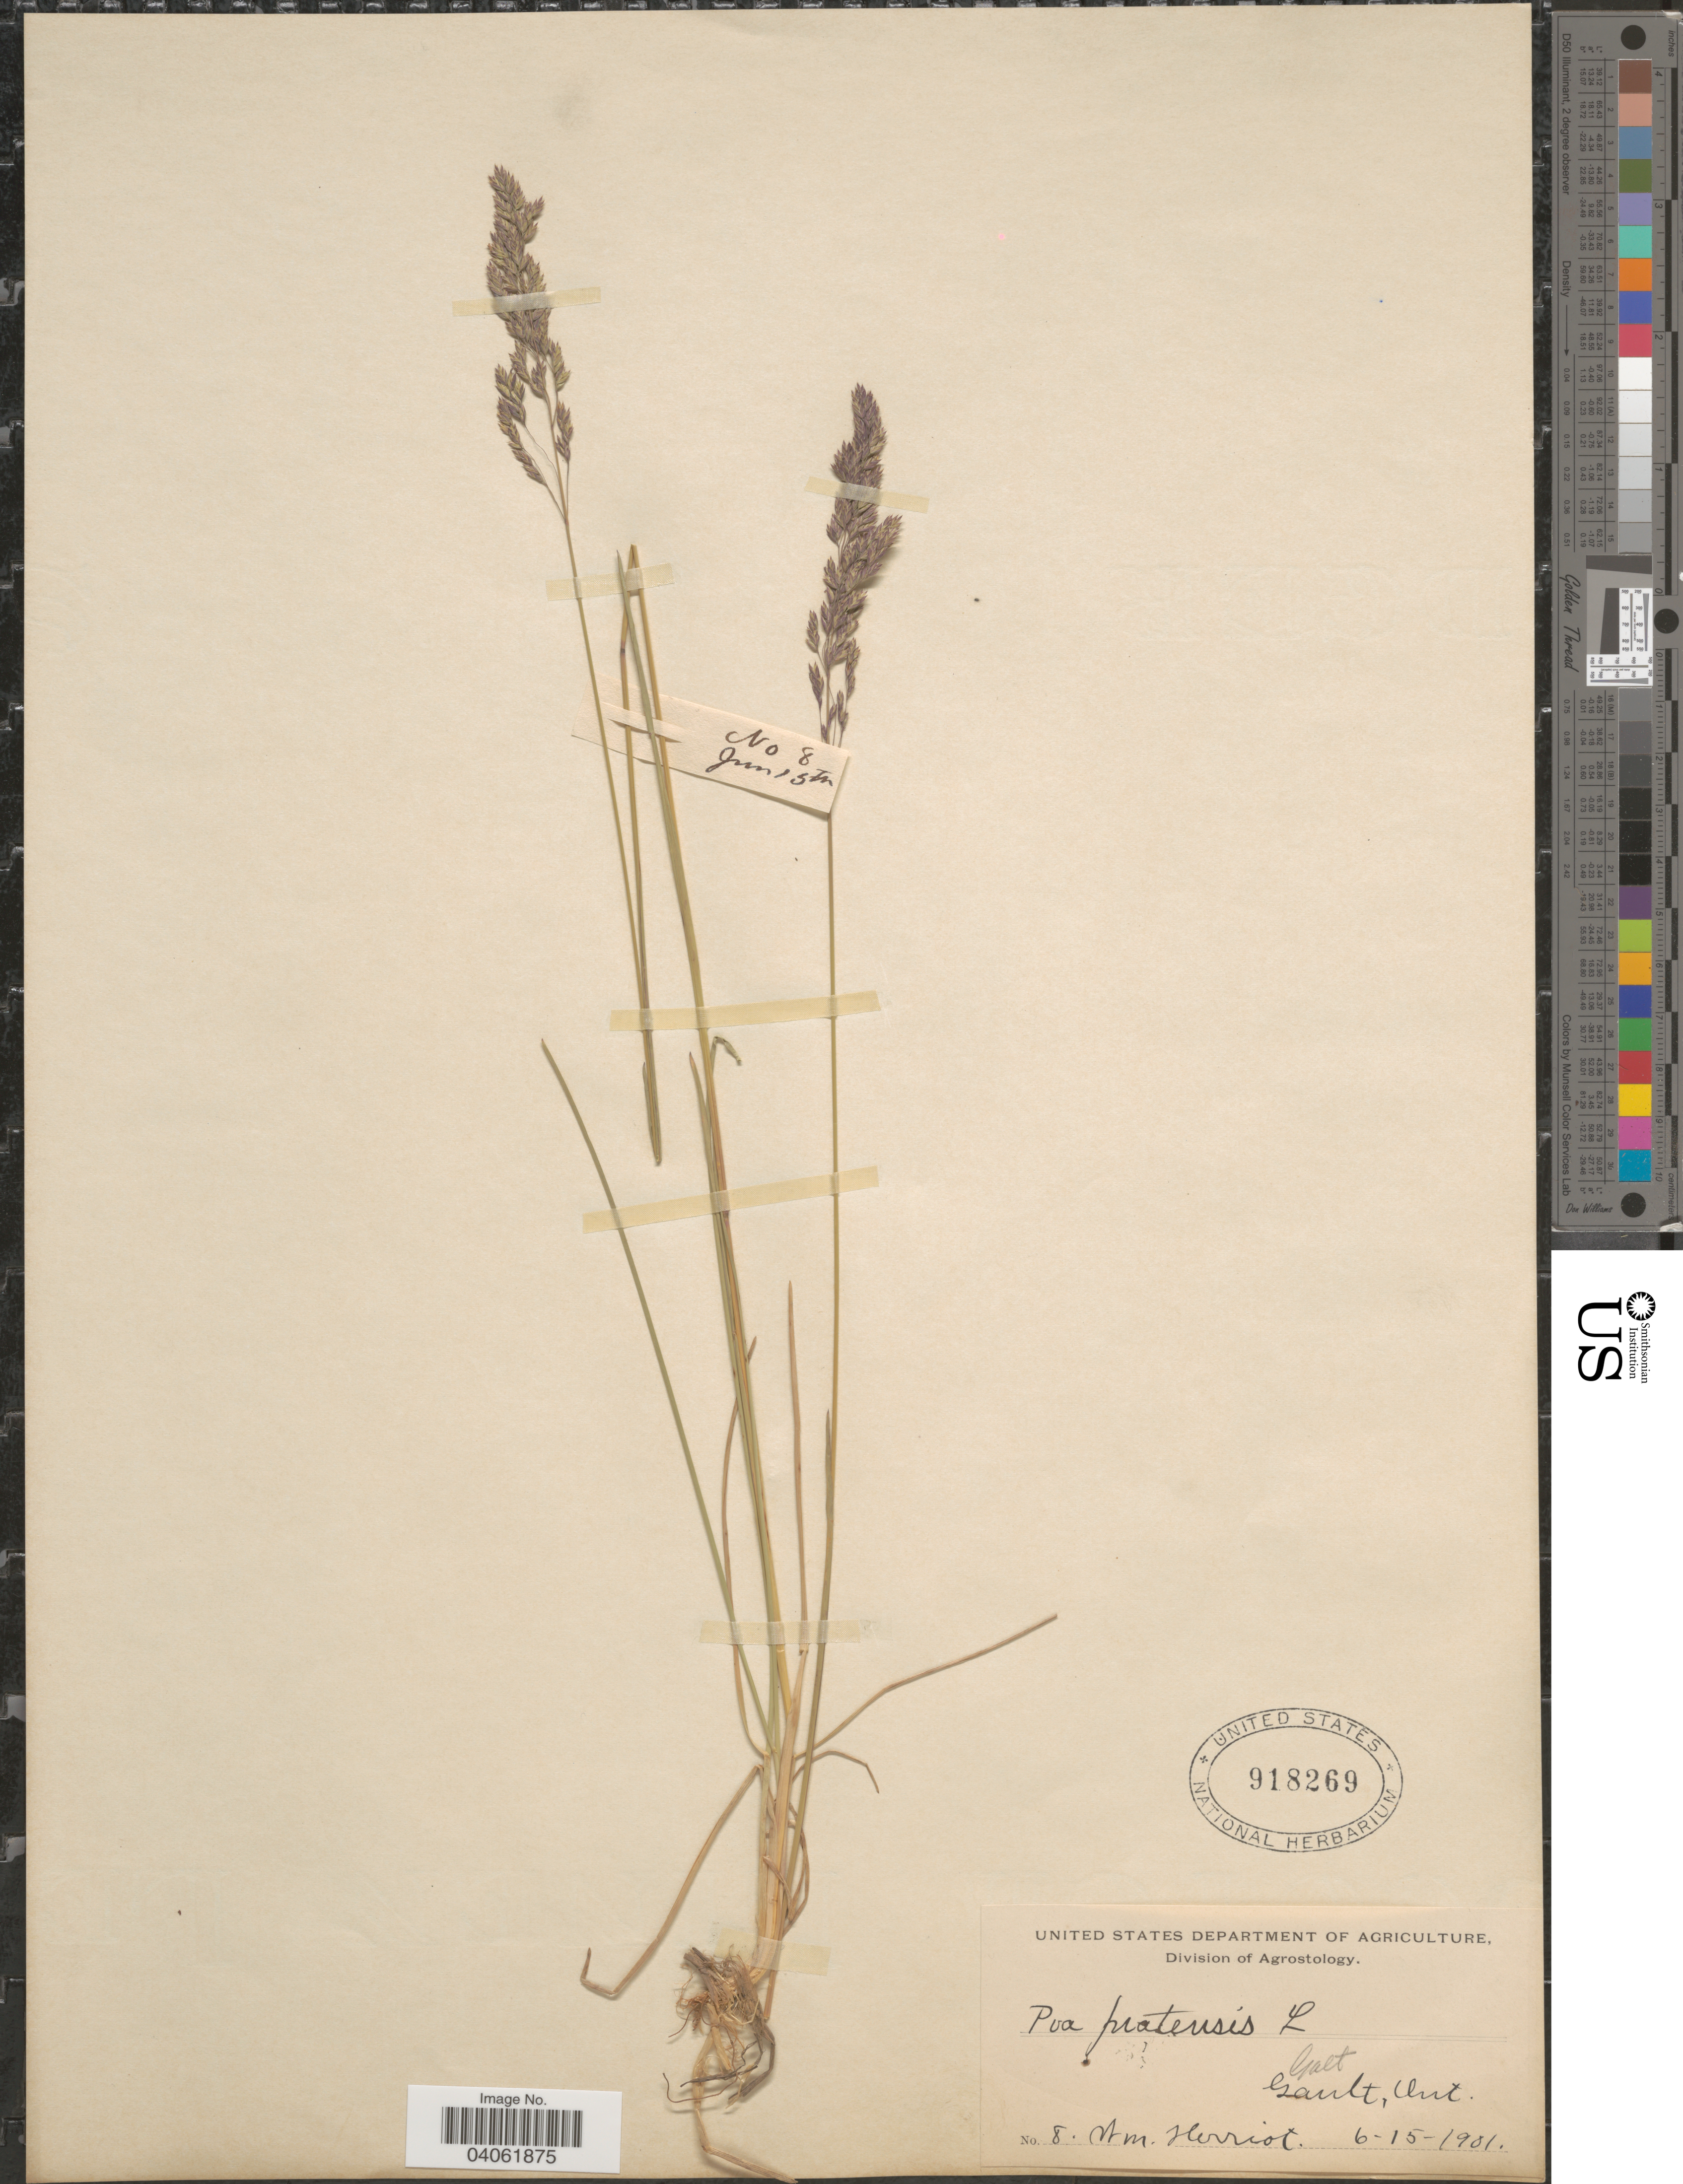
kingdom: Plantae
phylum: Tracheophyta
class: Liliopsida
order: Poales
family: Poaceae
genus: Poa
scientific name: Poa pratensis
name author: L.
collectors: W. Herriot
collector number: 8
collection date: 1901-06-15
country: Canada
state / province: Ontario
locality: Galt.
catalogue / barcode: US 918269